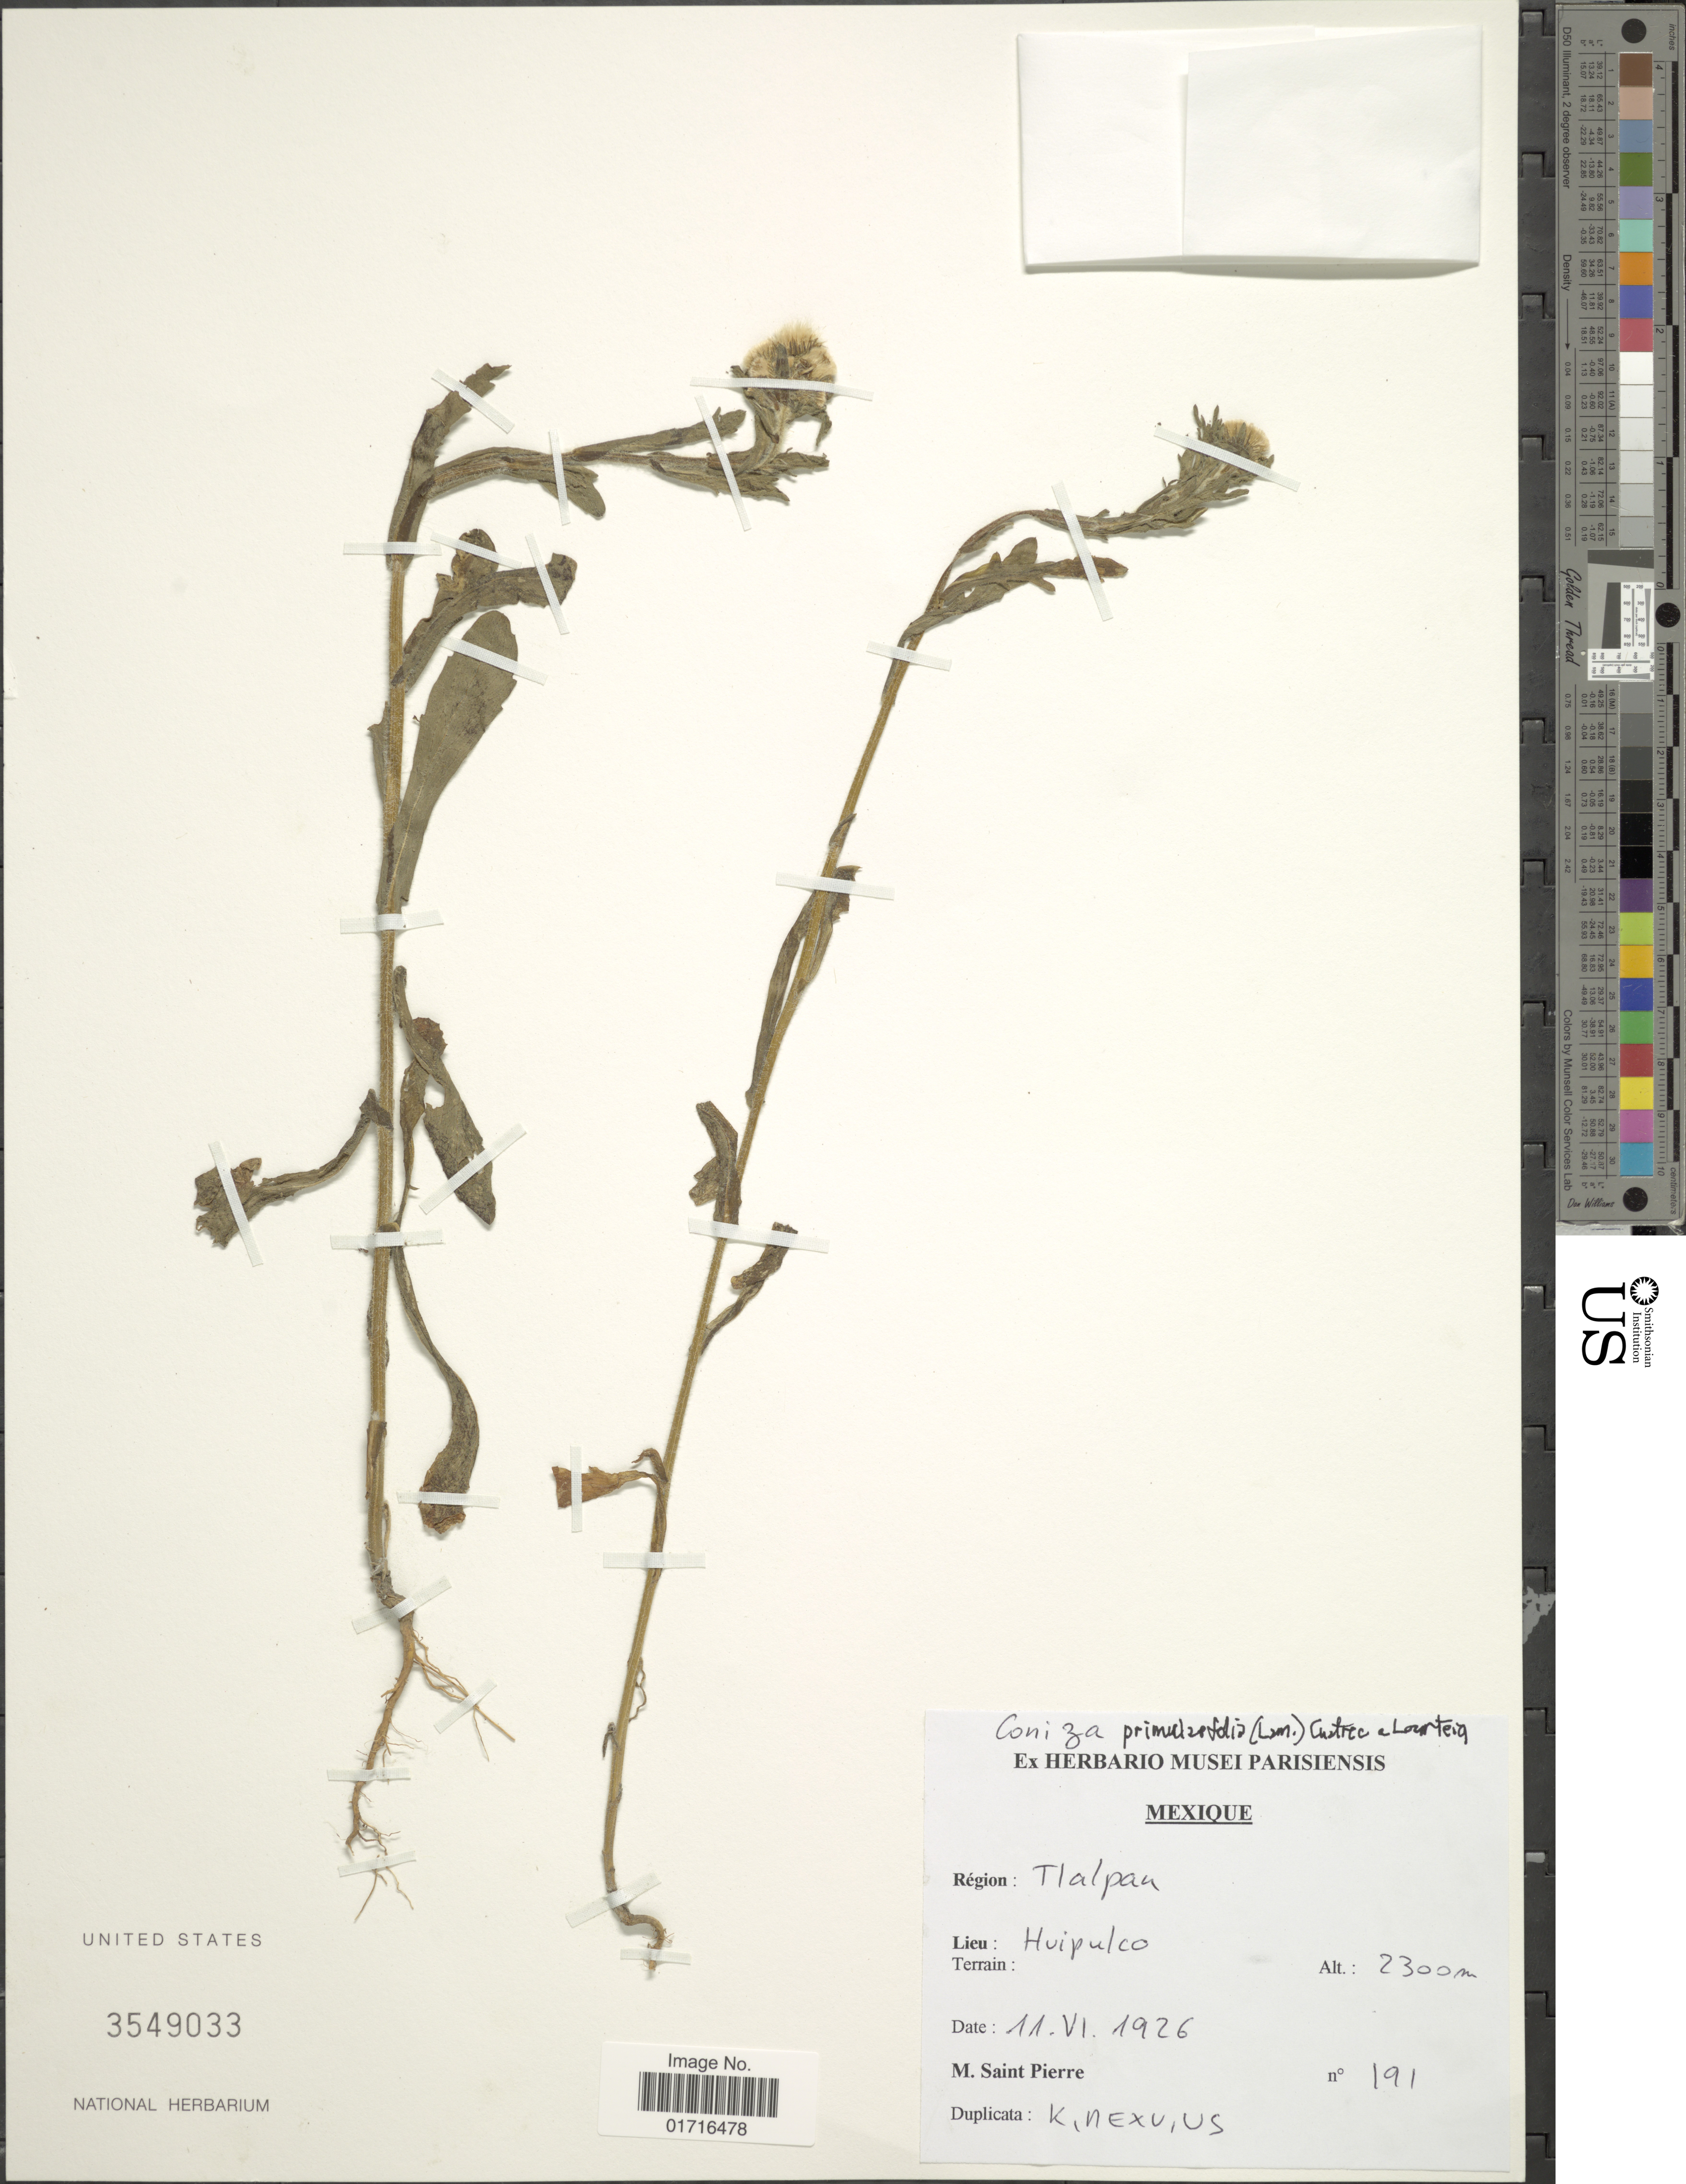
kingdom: Plantae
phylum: Tracheophyta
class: Magnoliopsida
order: Asterales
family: Asteraceae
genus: Conyza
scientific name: Conyza chilensis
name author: Spreng.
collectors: M. Saint-Pierre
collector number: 191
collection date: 1926-06-11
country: Mexico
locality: Region: Tlalpan, Lieu: Huipulco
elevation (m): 2300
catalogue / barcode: US 3549033